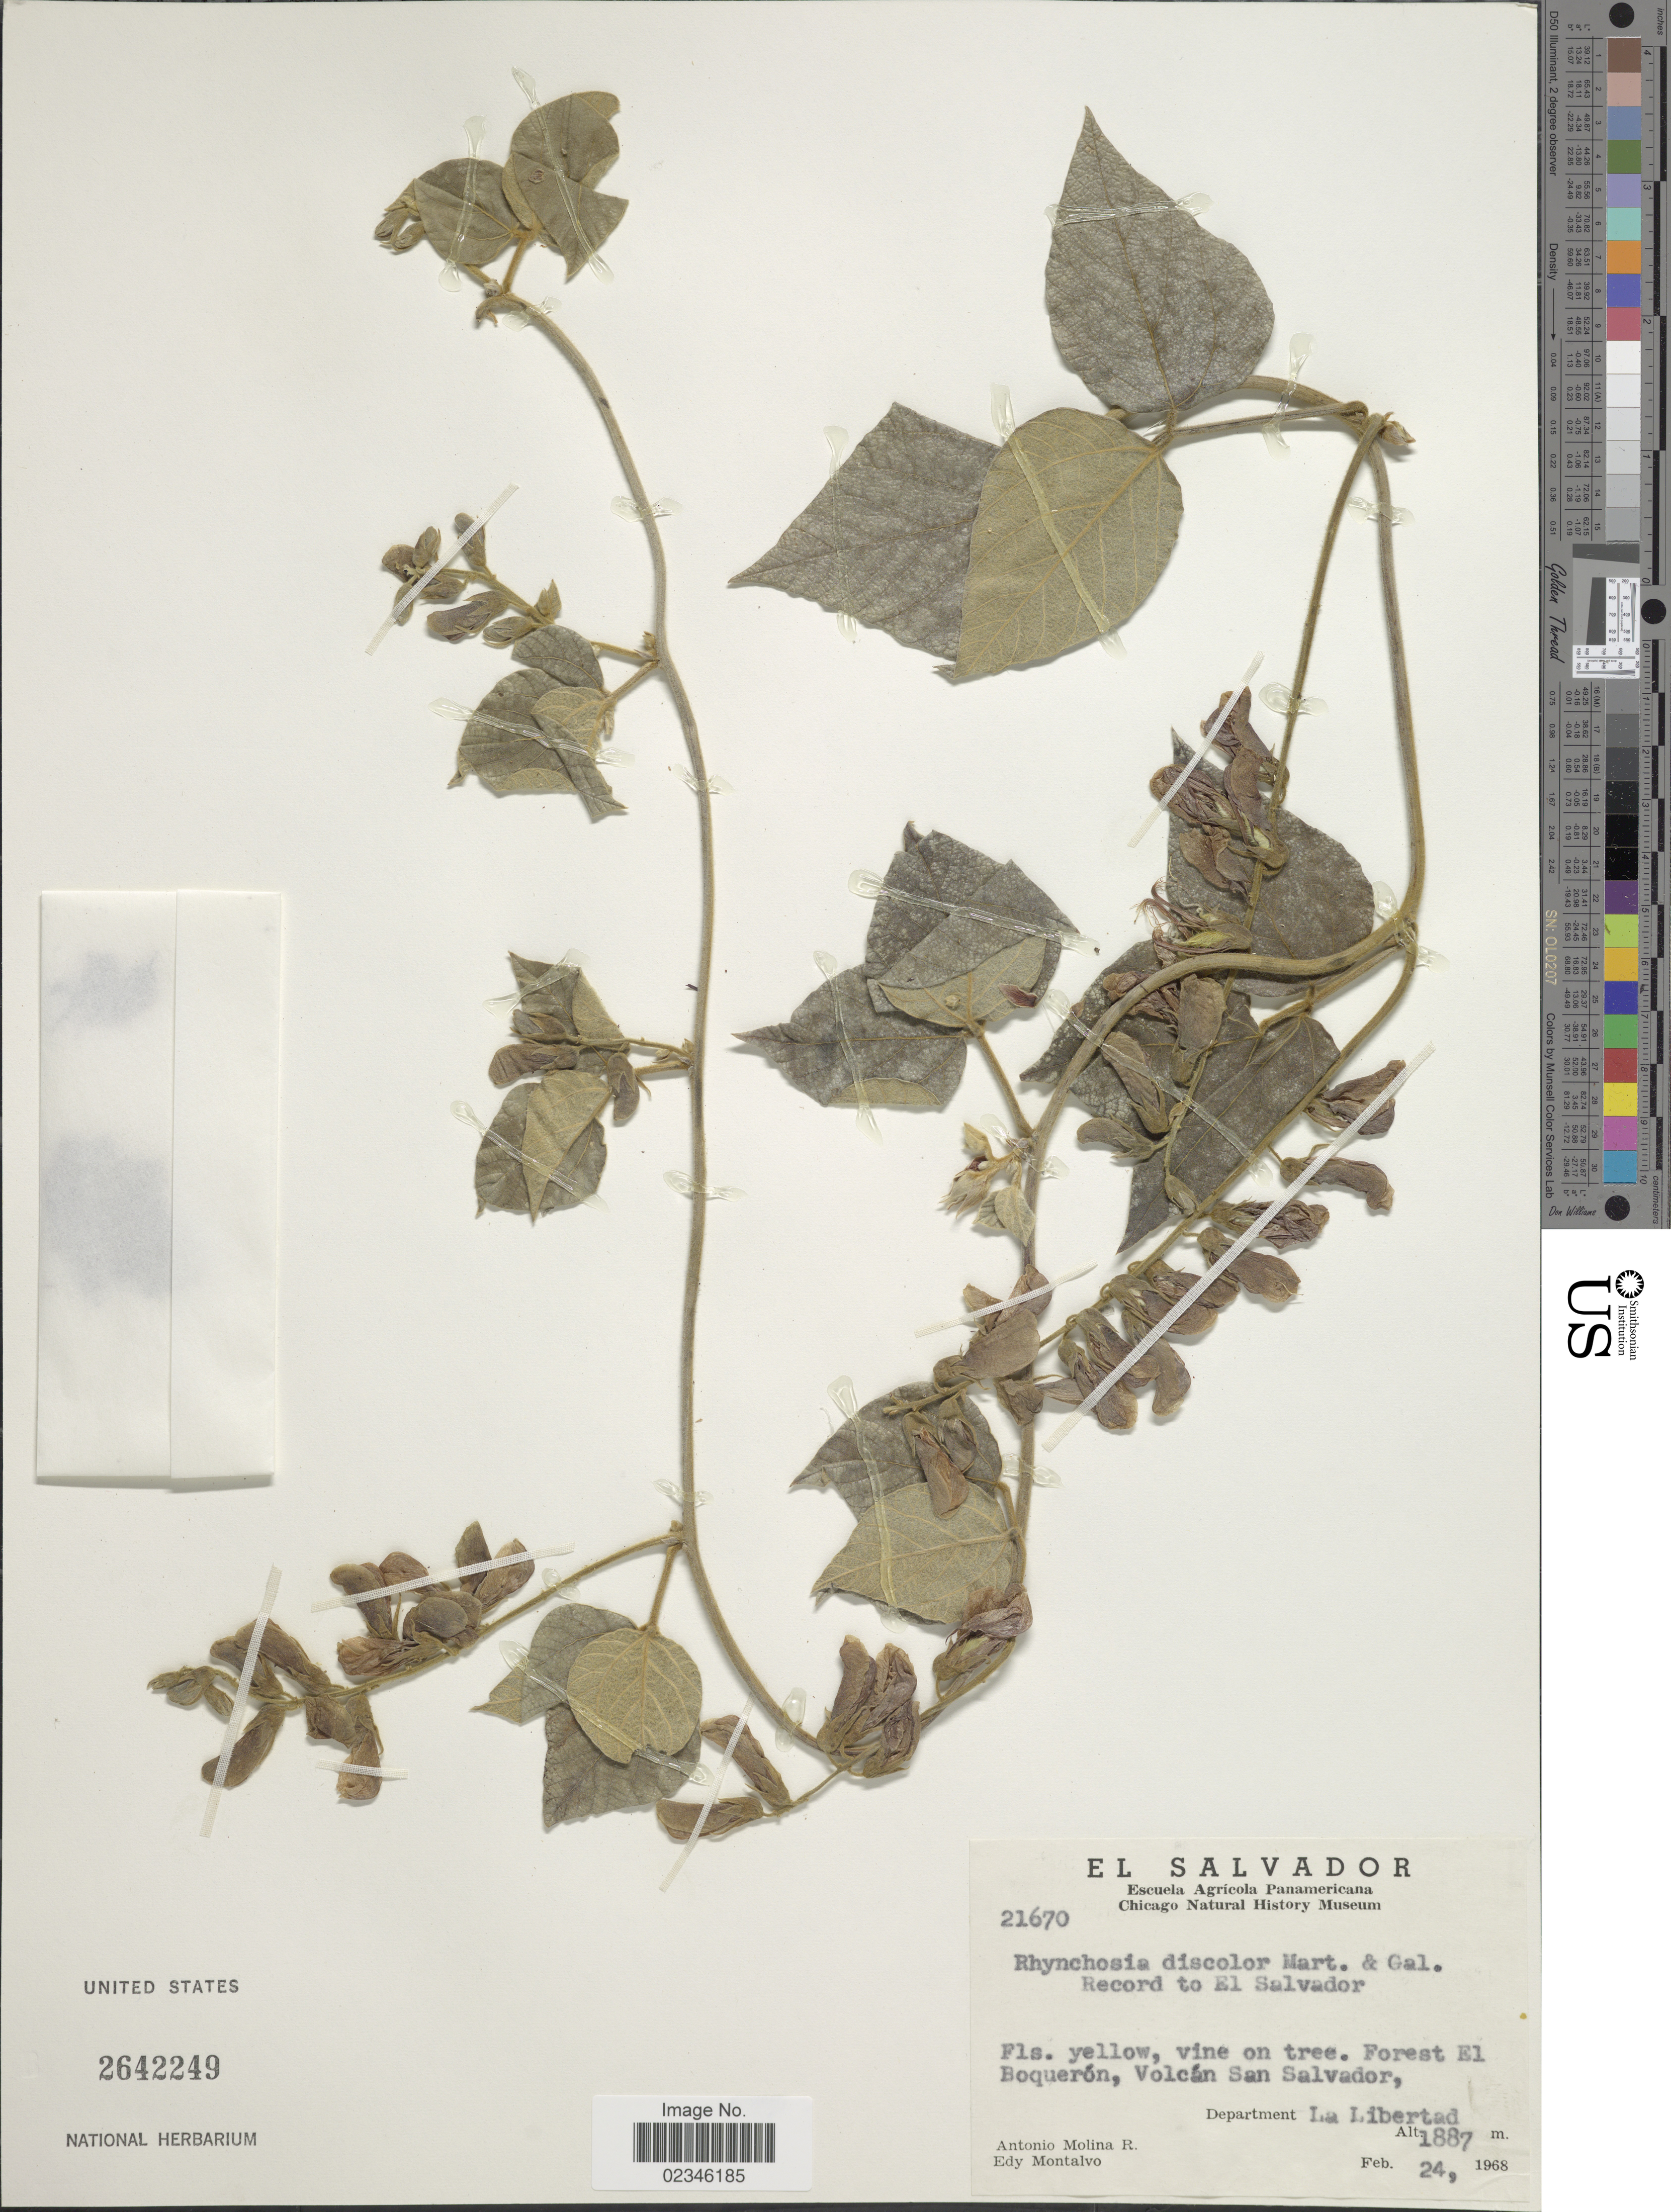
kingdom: Plantae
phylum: Tracheophyta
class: Magnoliopsida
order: Fabales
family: Fabaceae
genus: Rhynchosia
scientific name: Rhynchosia discolor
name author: M. Martens & Galeotti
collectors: A. Molina R. & E. A. Montalvo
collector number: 21670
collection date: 1968-02-24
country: El Salvador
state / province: La Libertad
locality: Forest El Boqueron, Volcan San Salvador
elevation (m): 1887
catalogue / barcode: US 2642249